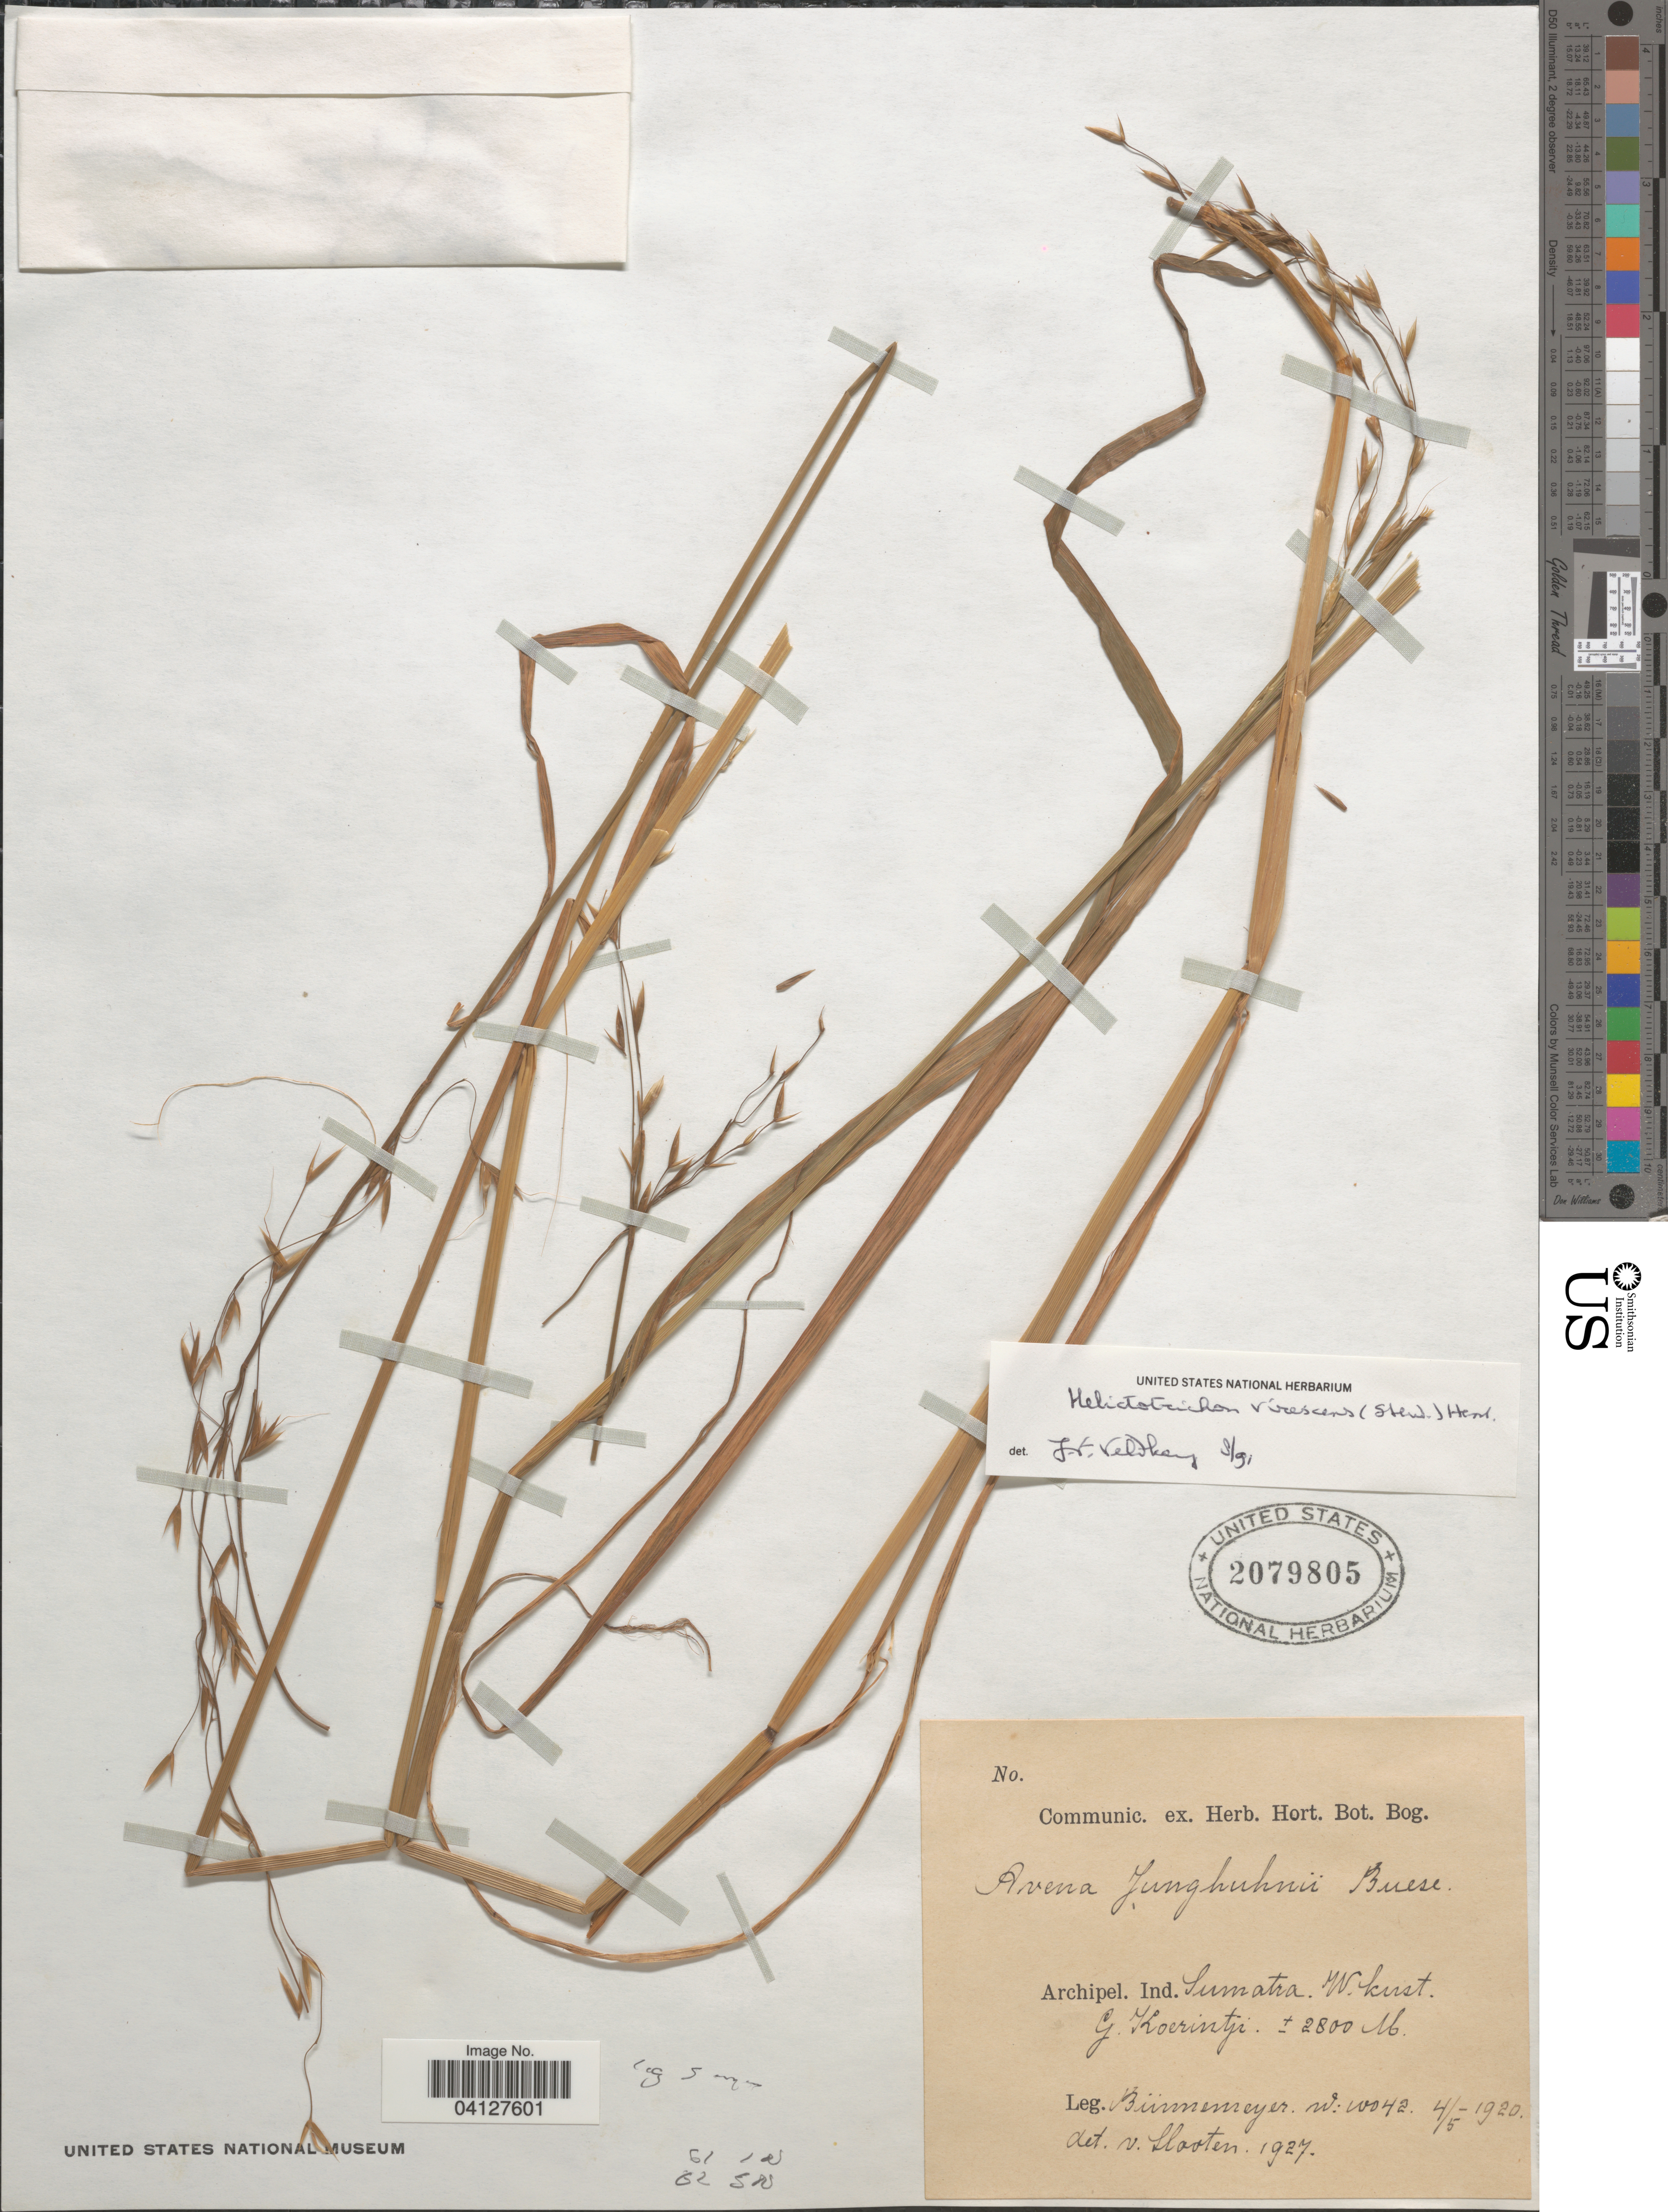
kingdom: Plantae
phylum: Tracheophyta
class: Liliopsida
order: Poales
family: Poaceae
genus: Helictotrichon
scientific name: Helictotrichon virescens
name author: (Nees ex Steud.) Henr.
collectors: W. Bunnemeyer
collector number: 10042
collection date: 1920-05-04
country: Indonesia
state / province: Sumatra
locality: Archipel. Ind. Sumatra. W. kust G. Koerintji.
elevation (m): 2800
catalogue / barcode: US 2079805